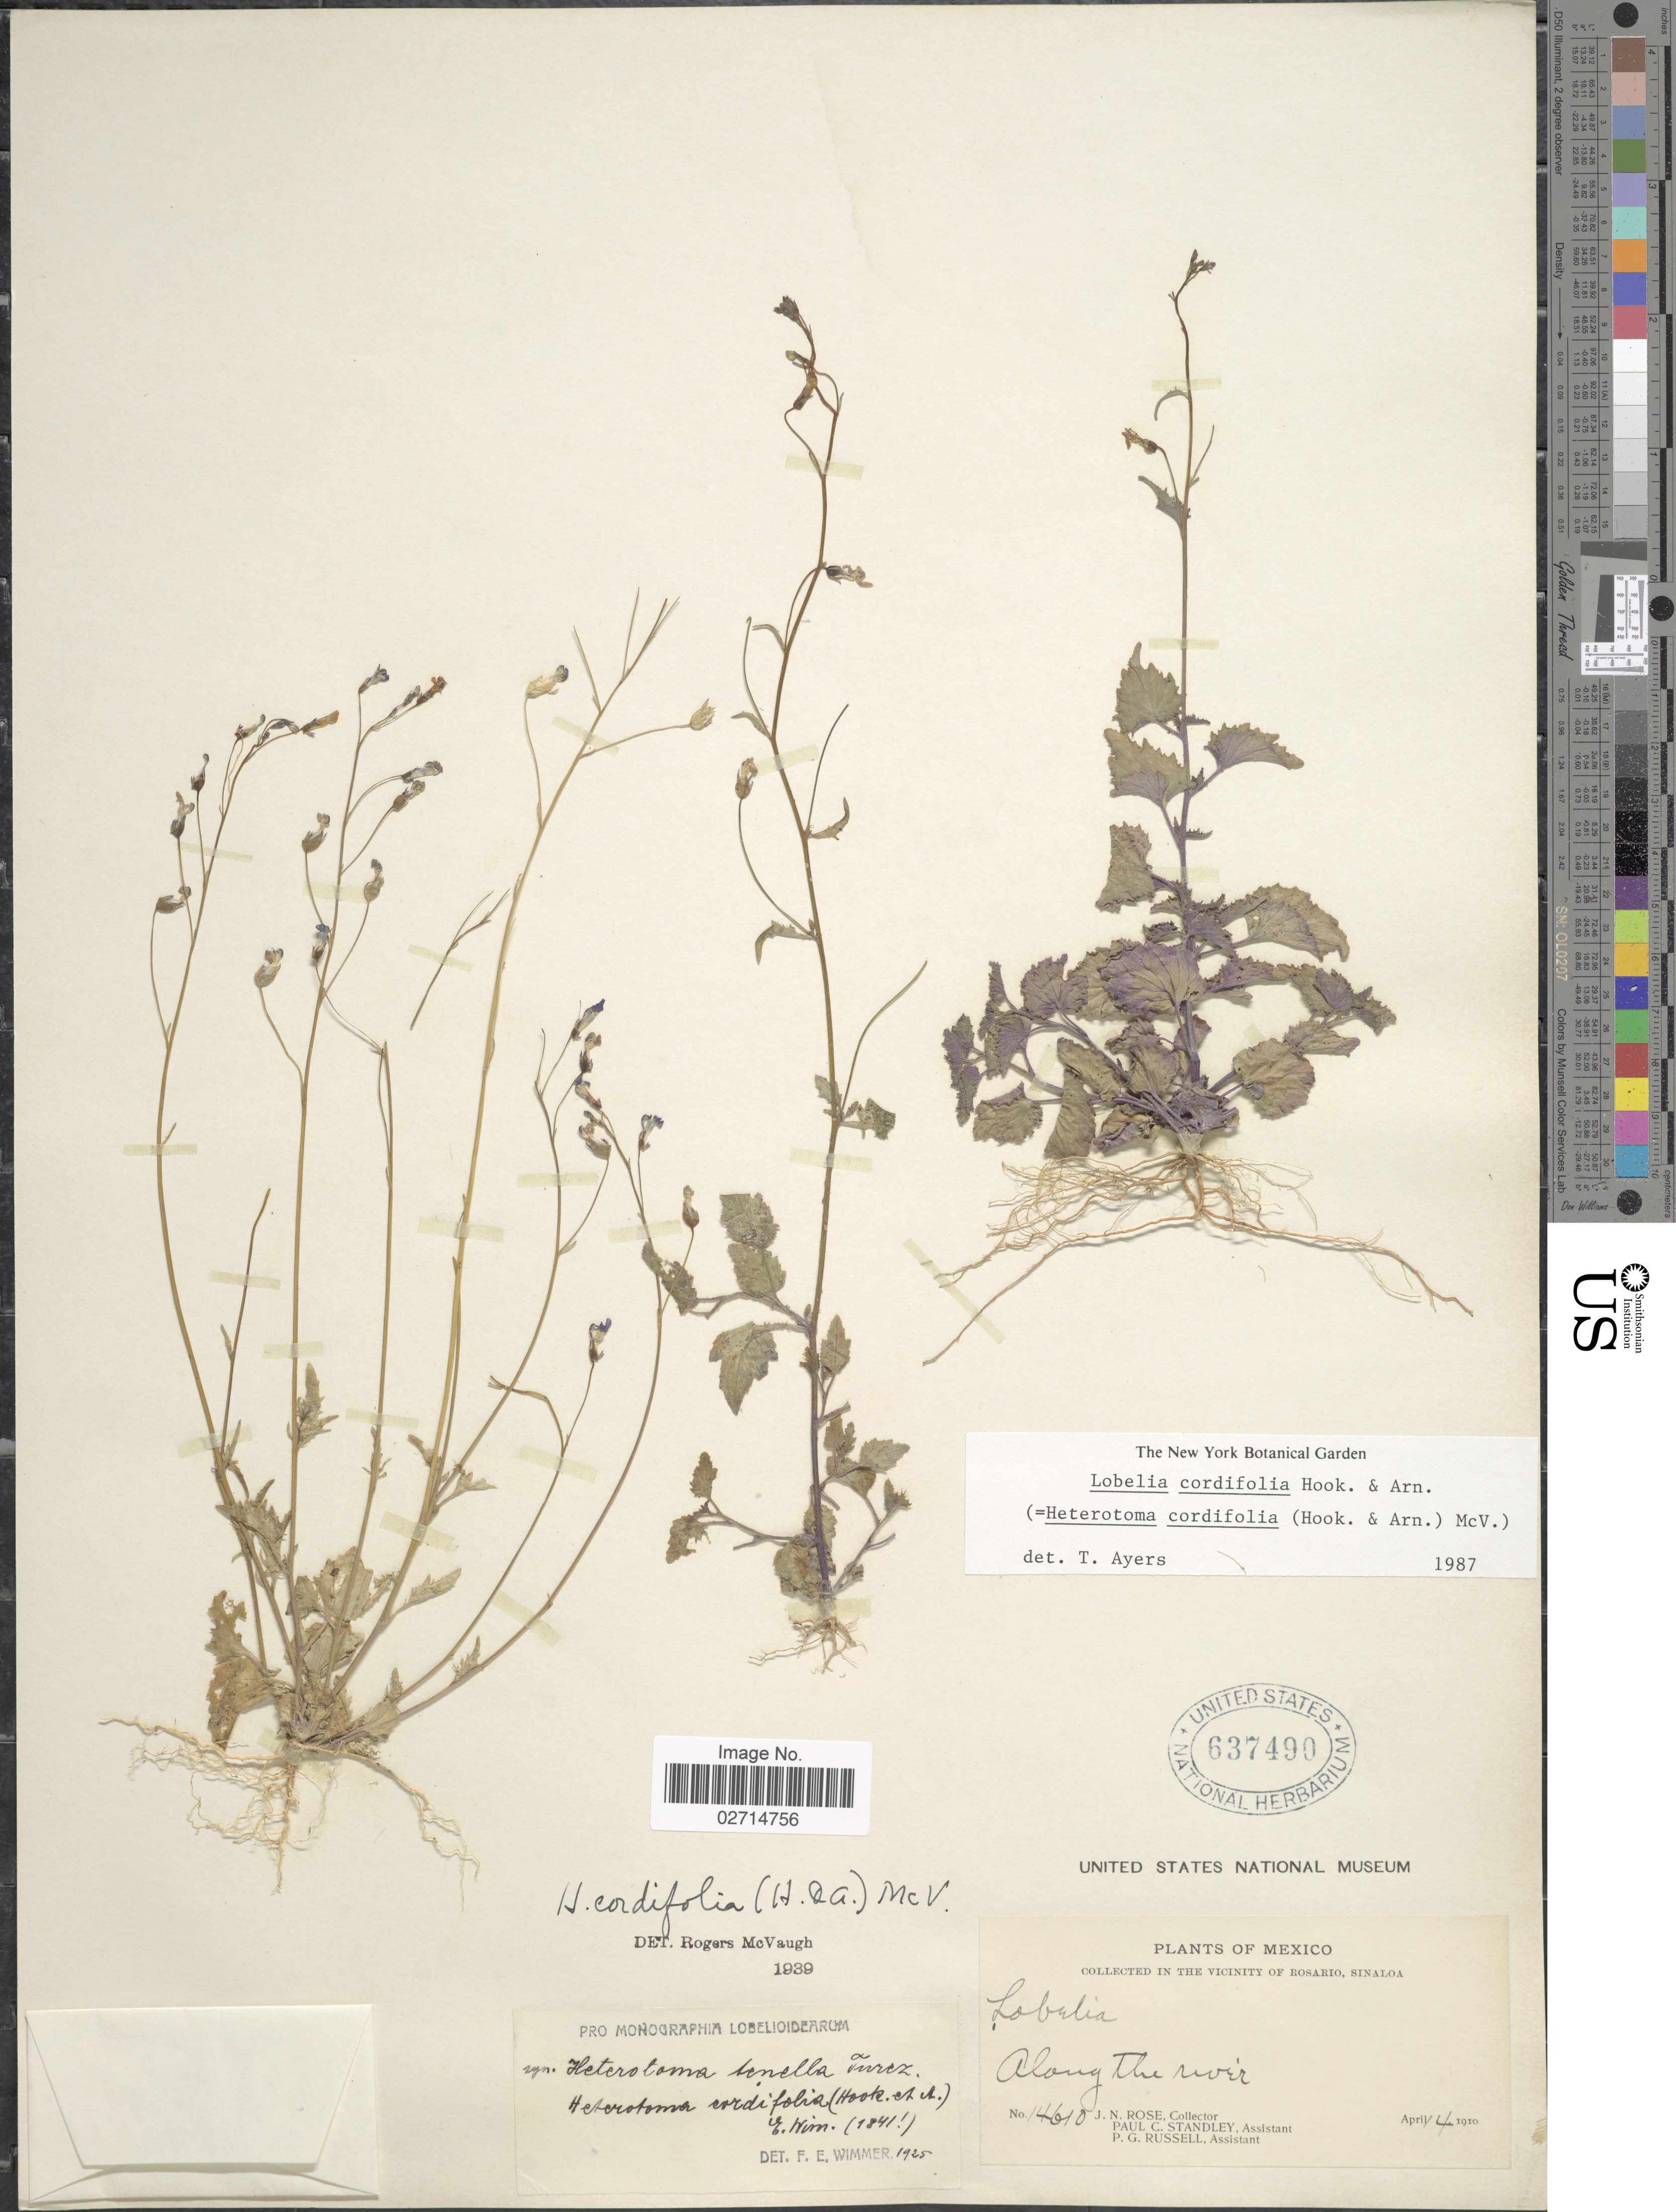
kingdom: Plantae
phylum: Tracheophyta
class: Magnoliopsida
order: Asterales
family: Campanulaceae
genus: Lobelia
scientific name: Lobelia cordifolia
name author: Hook. & Arn.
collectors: J. N. Rose, P. C. Standley & P. G. Russell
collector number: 14610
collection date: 1910-04-14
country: Mexico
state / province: Sinaloa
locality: Vicinity of Rosario. Along the river.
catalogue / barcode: US 637490